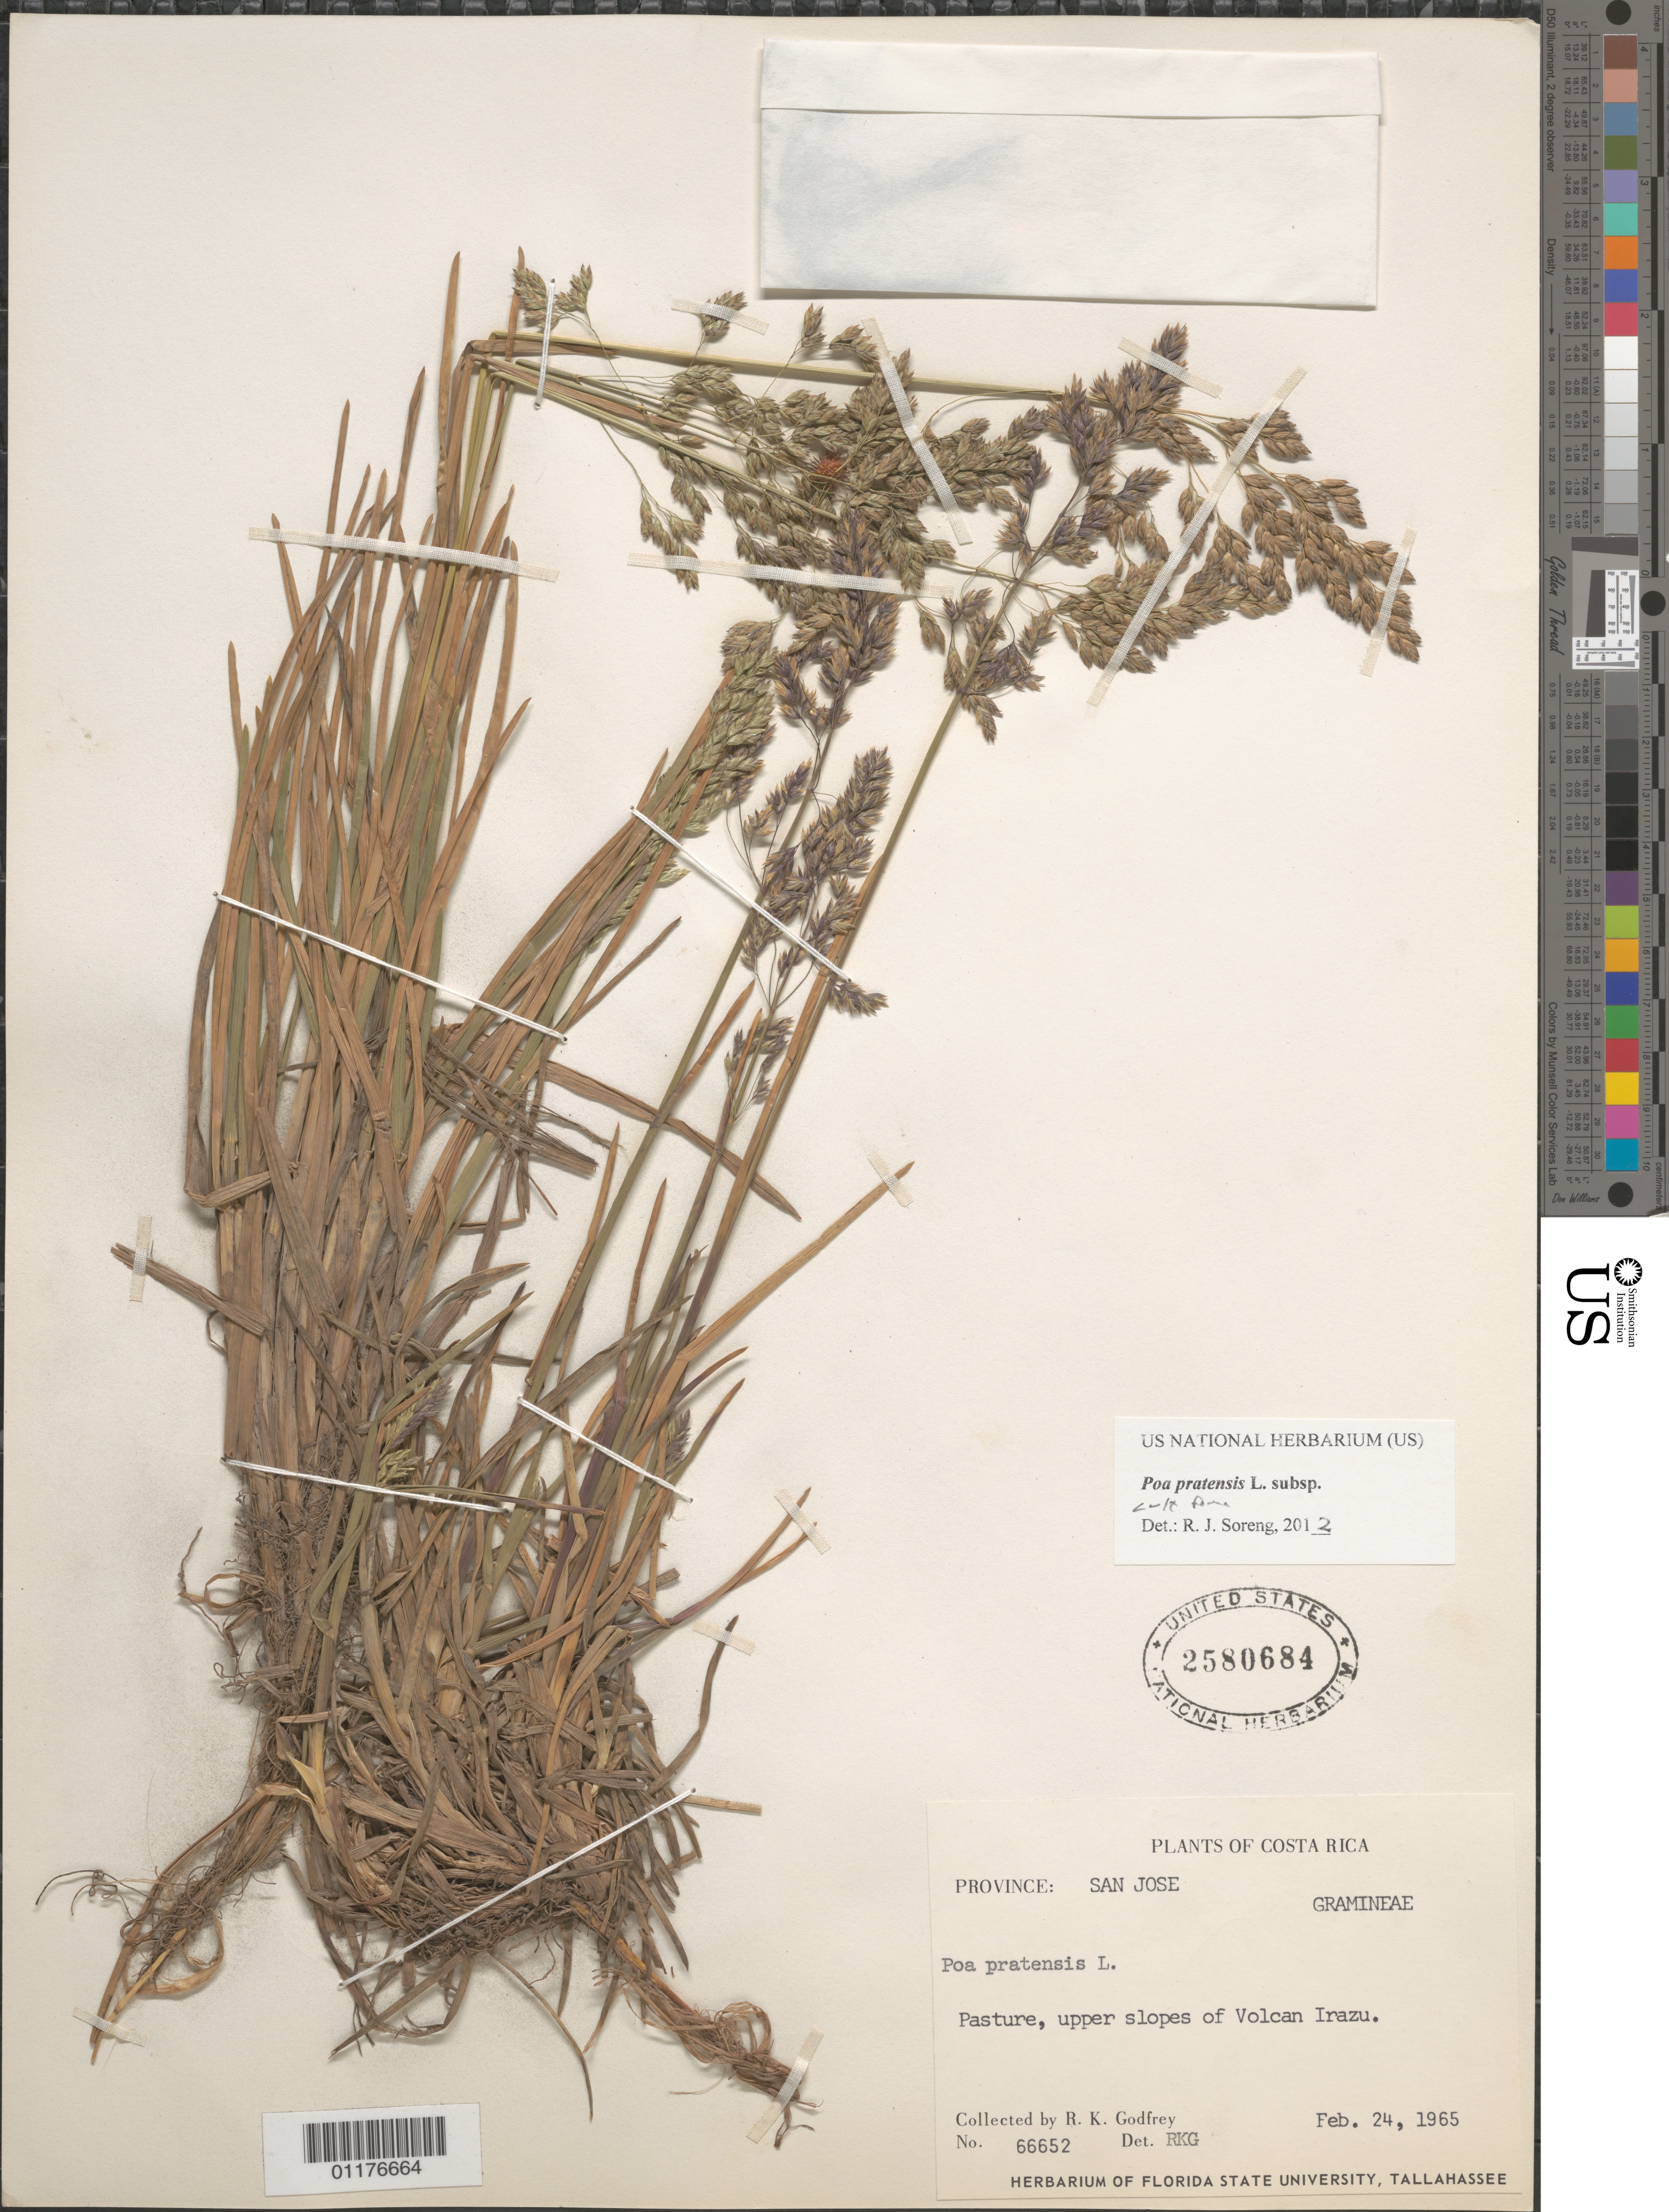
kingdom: Plantae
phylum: Tracheophyta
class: Liliopsida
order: Poales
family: Poaceae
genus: Poa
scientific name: Poa pratensis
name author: L.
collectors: R. K. Godfrey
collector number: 66652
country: Costa Rica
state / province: San José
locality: Upper slopes of Volcan Irazi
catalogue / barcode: US 2580684